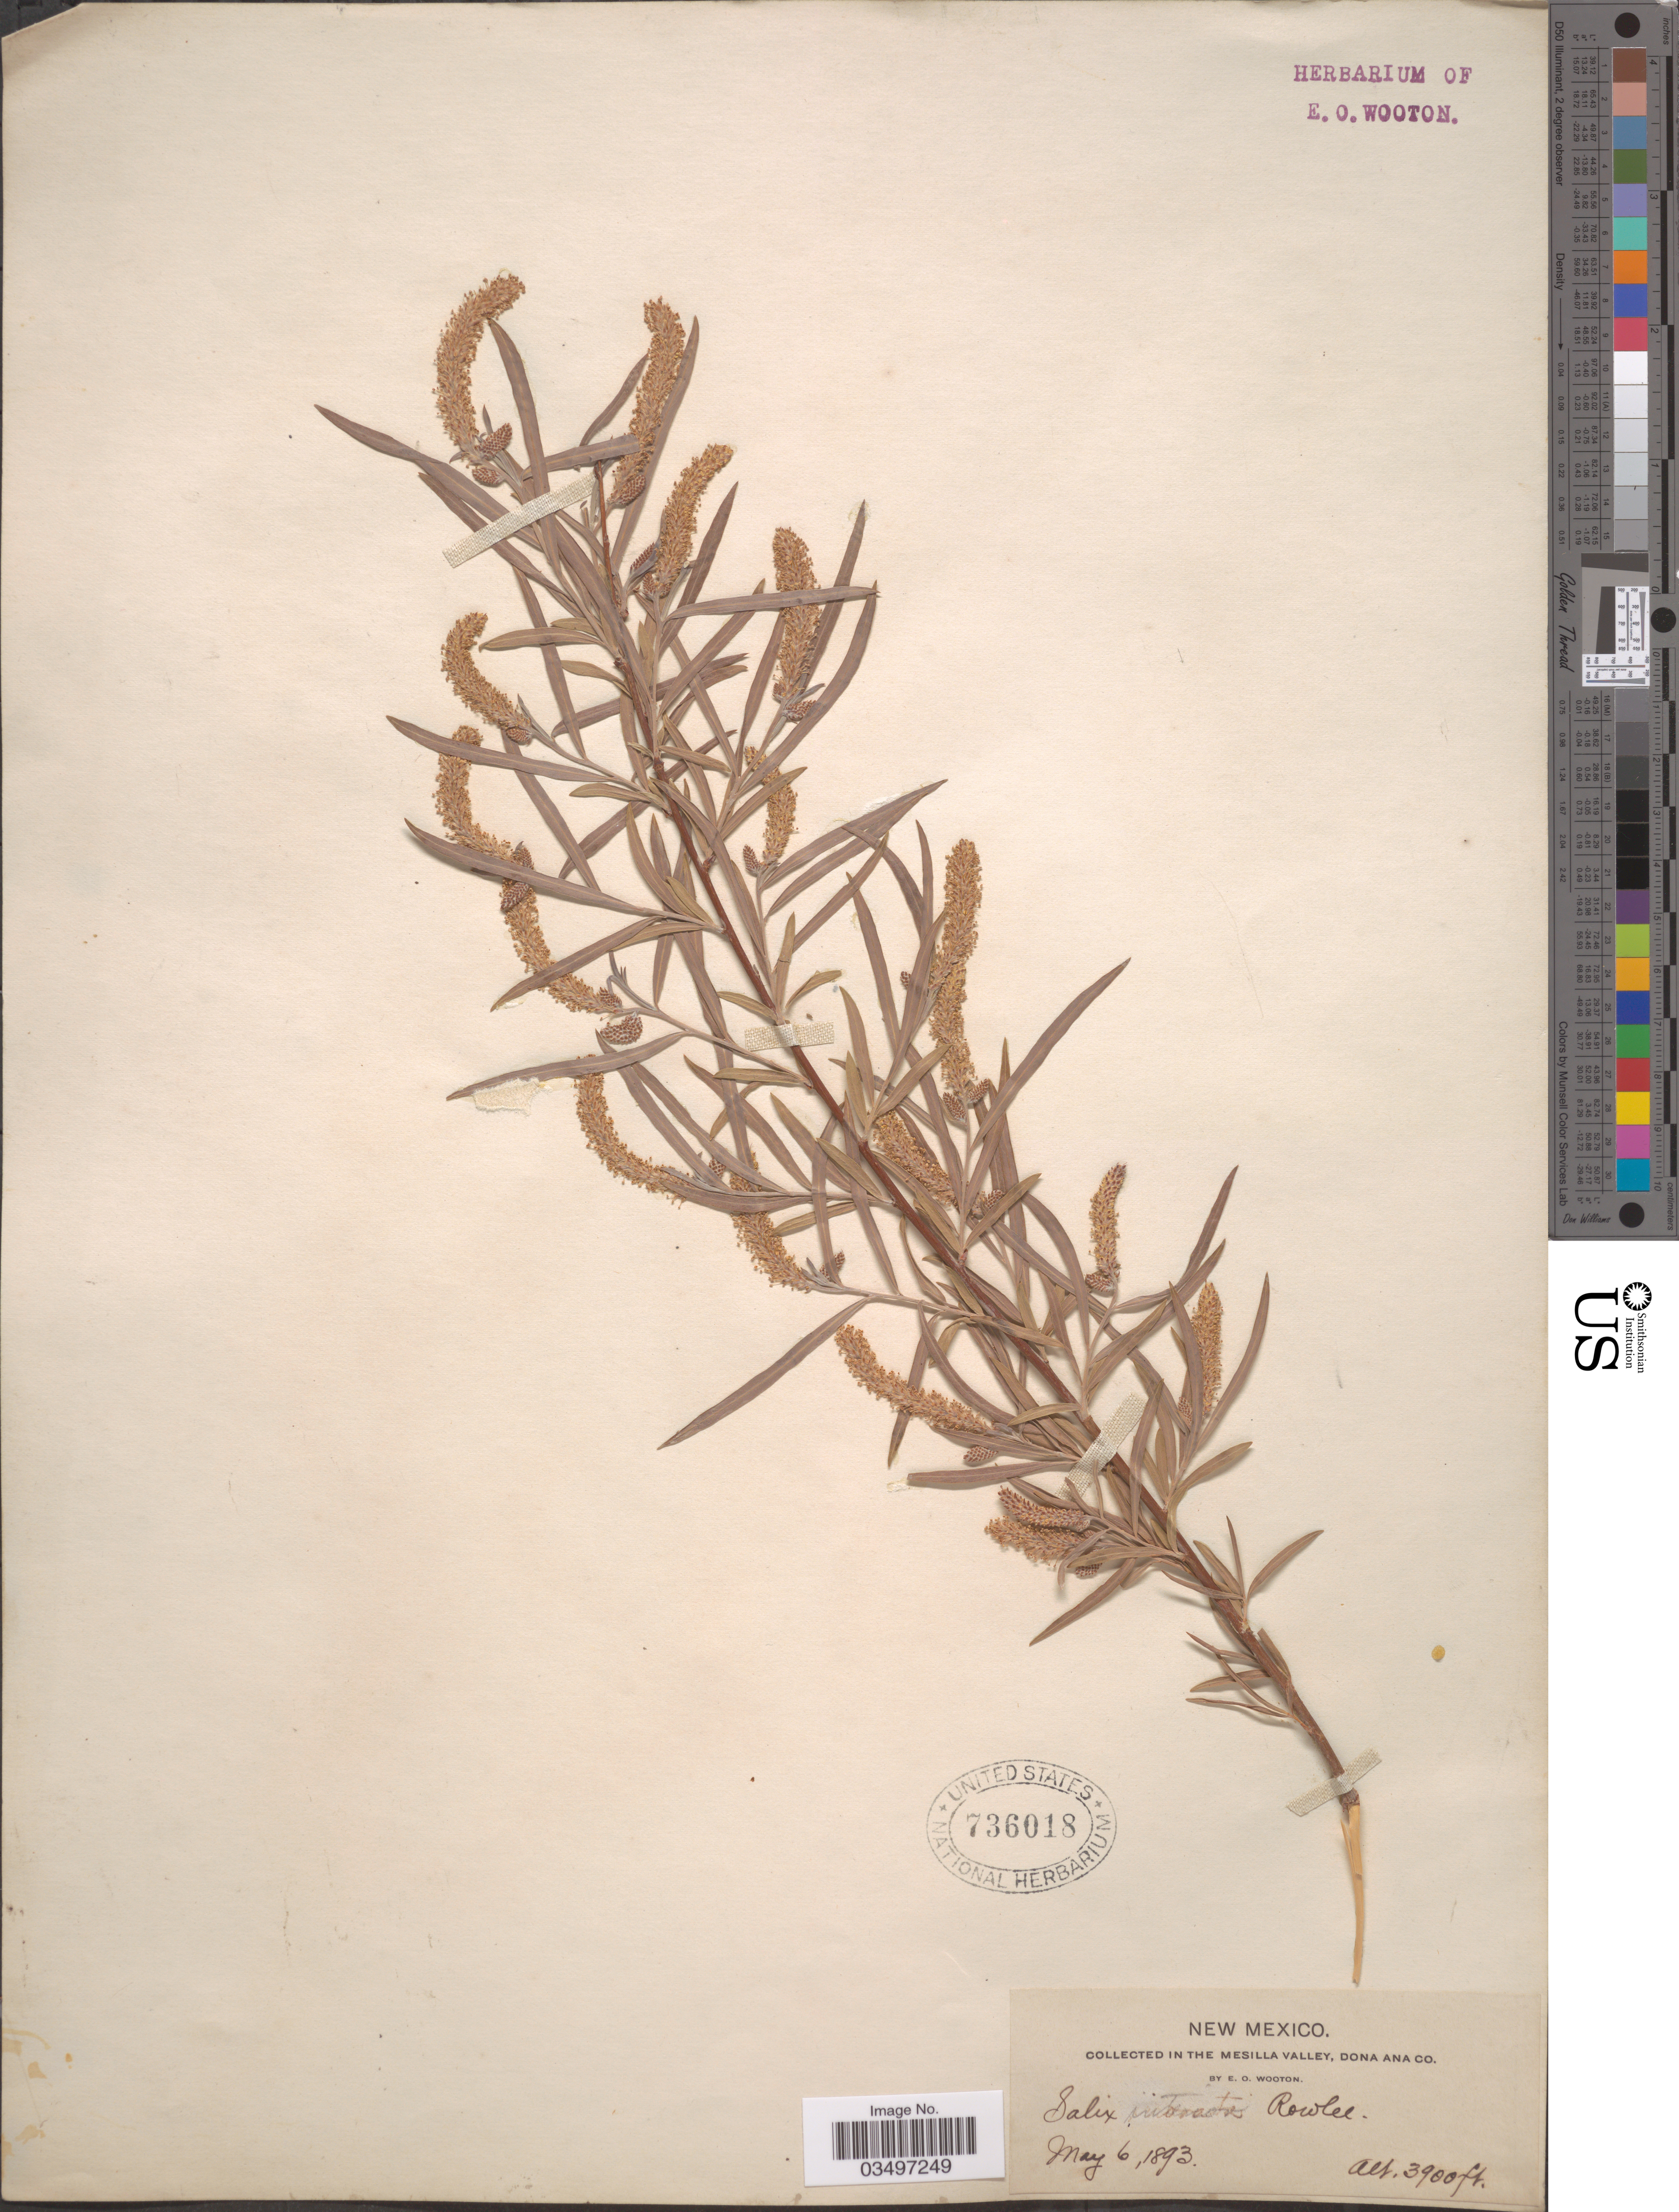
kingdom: Plantae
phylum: Tracheophyta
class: Magnoliopsida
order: Malpighiales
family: Salicaceae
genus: Salix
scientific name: Salix exigua var. stenophylla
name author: (Rydb.) C.K. Schneid.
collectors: E. O. Wooton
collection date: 1893-05-06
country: United States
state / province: New Mexico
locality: In The Mesilla Valley, Dona Ana Co.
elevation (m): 1189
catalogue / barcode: US 736018